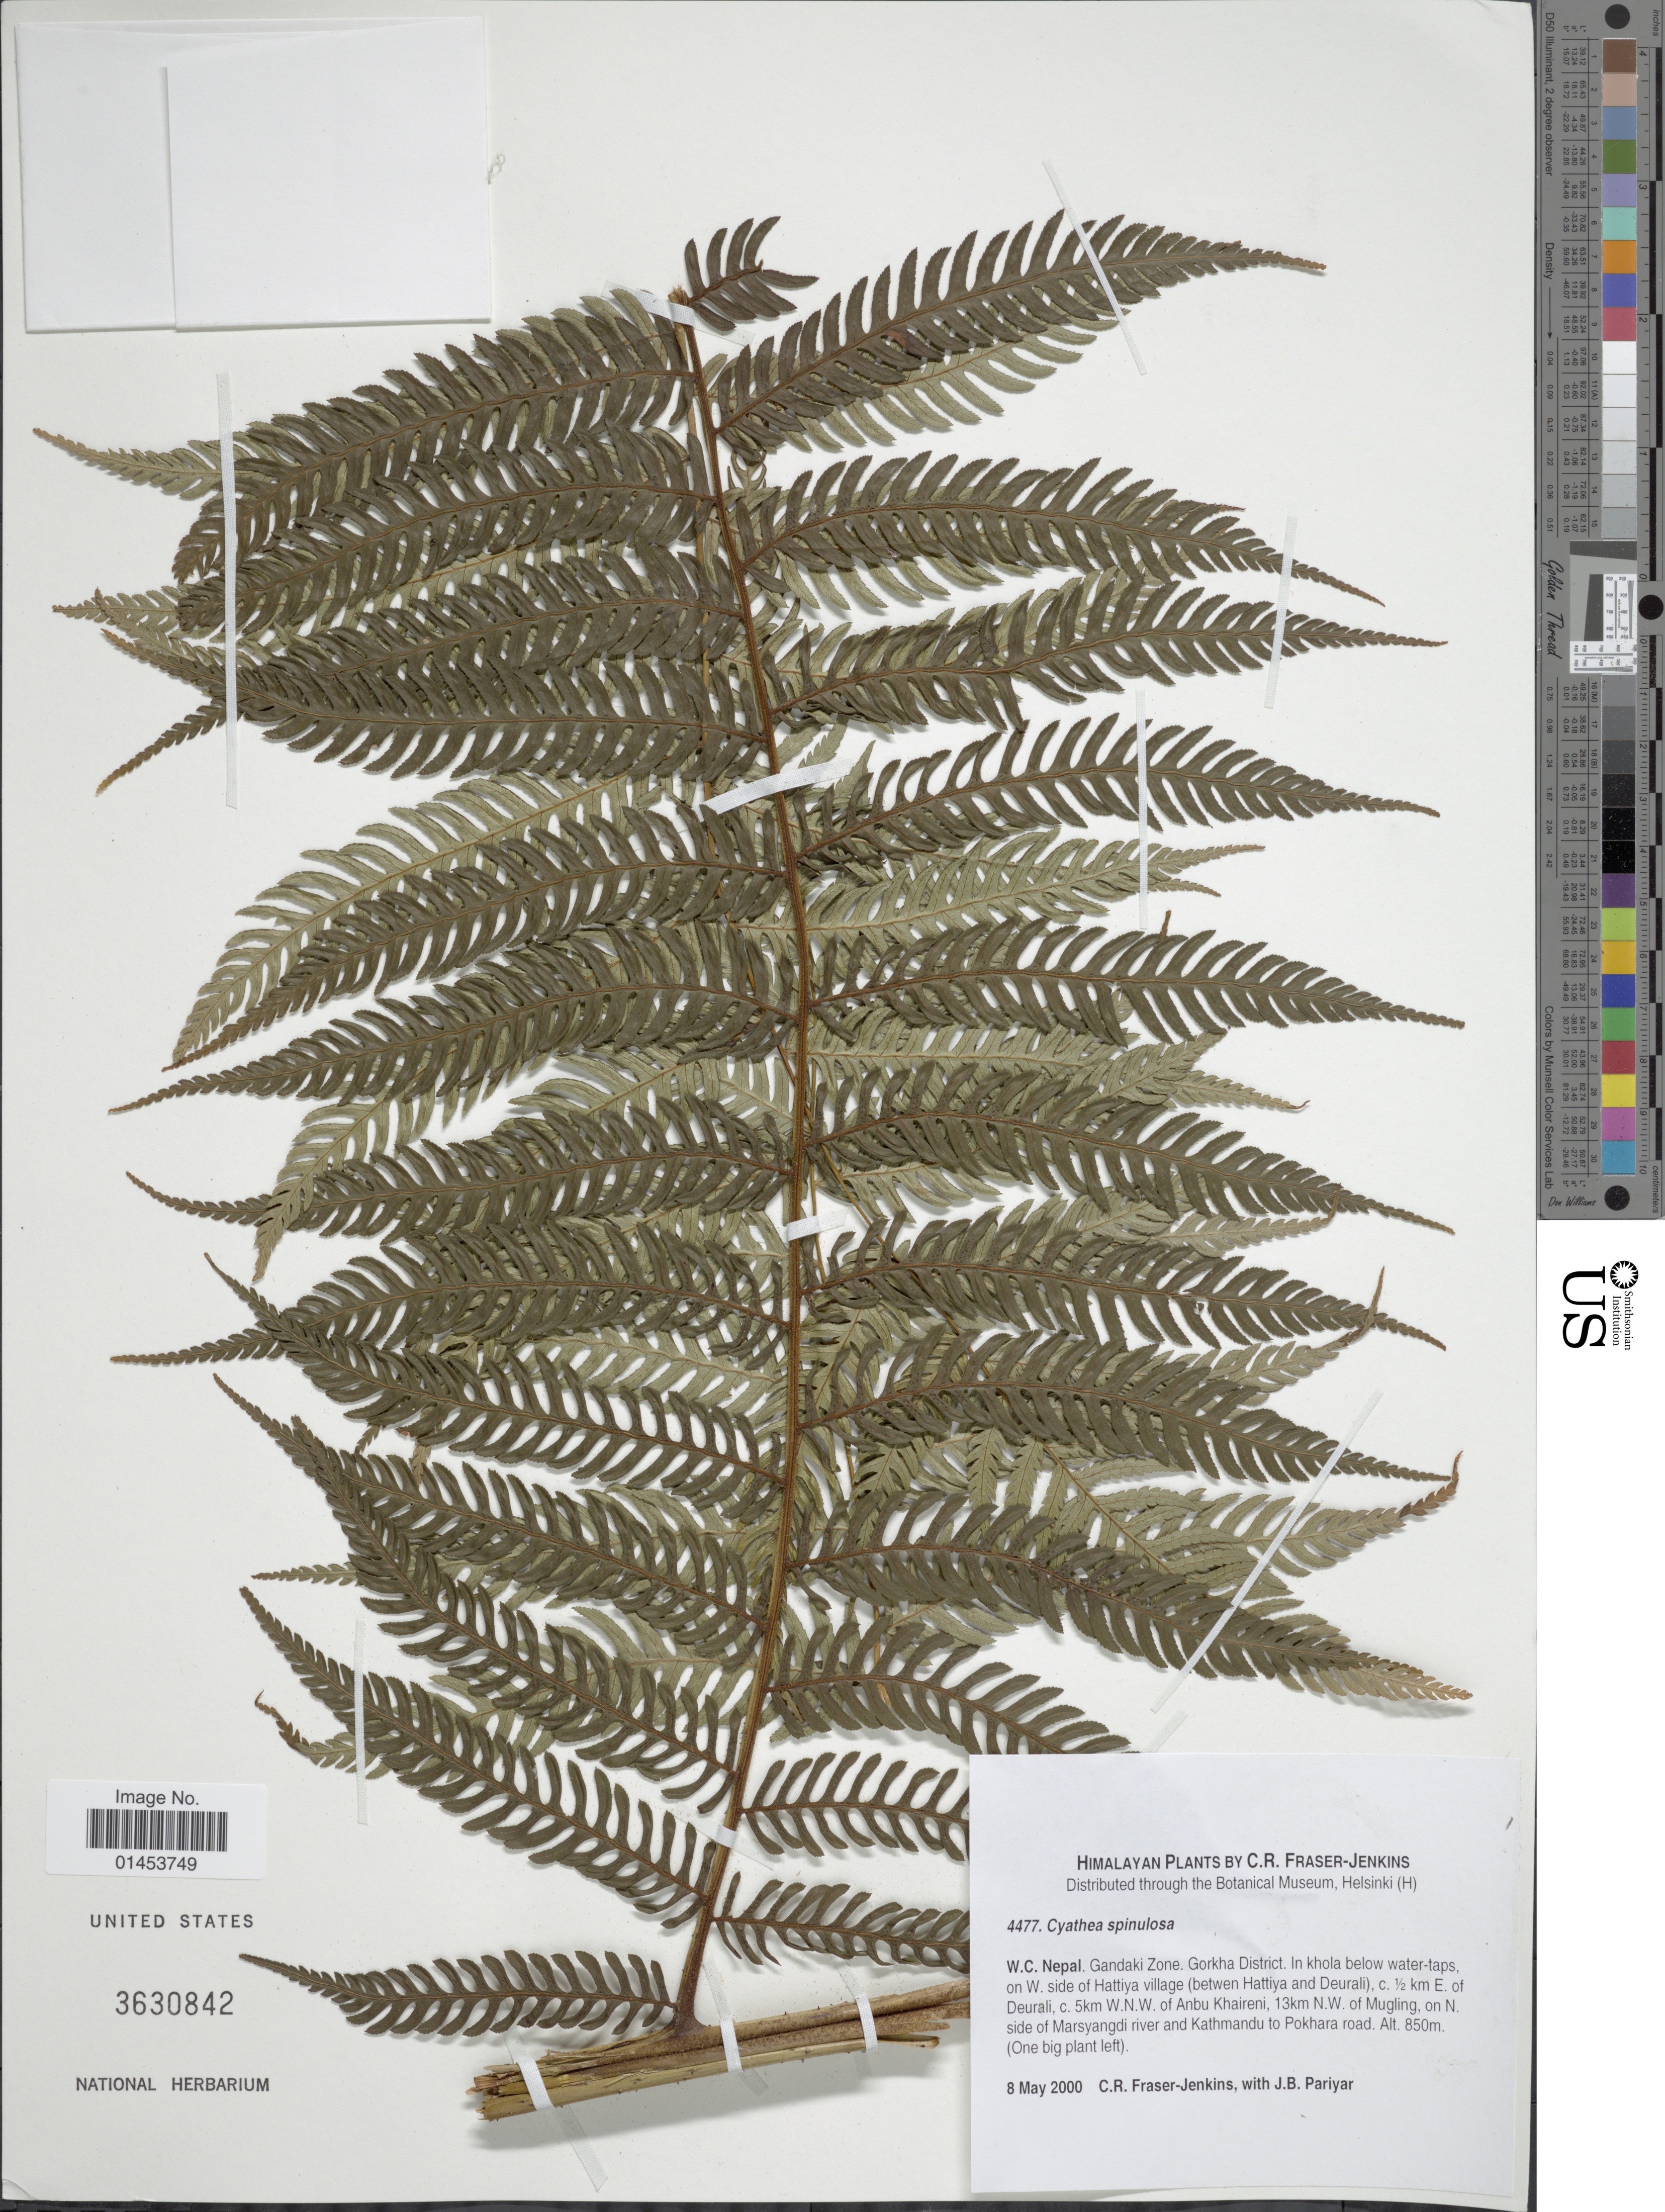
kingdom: Plantae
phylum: Tracheophyta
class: Polypodiopsida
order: Cyatheales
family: Cyatheaceae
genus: Cyathea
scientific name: Cyathea spinulosa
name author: Wall. ex Hook.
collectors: C. R. Fraser-Jenkins & J. Pariyar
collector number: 4477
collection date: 2000-05-08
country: Nepal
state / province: Gandaki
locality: W.C. Nepal, Gandaki Zone, Gorkha District, in khola below water-taps on W side of Hattiua village(between Hattiya and Deurali), c. ½km E of Deurali, c. 5km W.N.W. of Anbu Khaireni, 13km N.W. of Mugling, on N. side of Marsyyangdi river and Kathmandu to Pokhara road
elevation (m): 850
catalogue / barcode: US 3630842